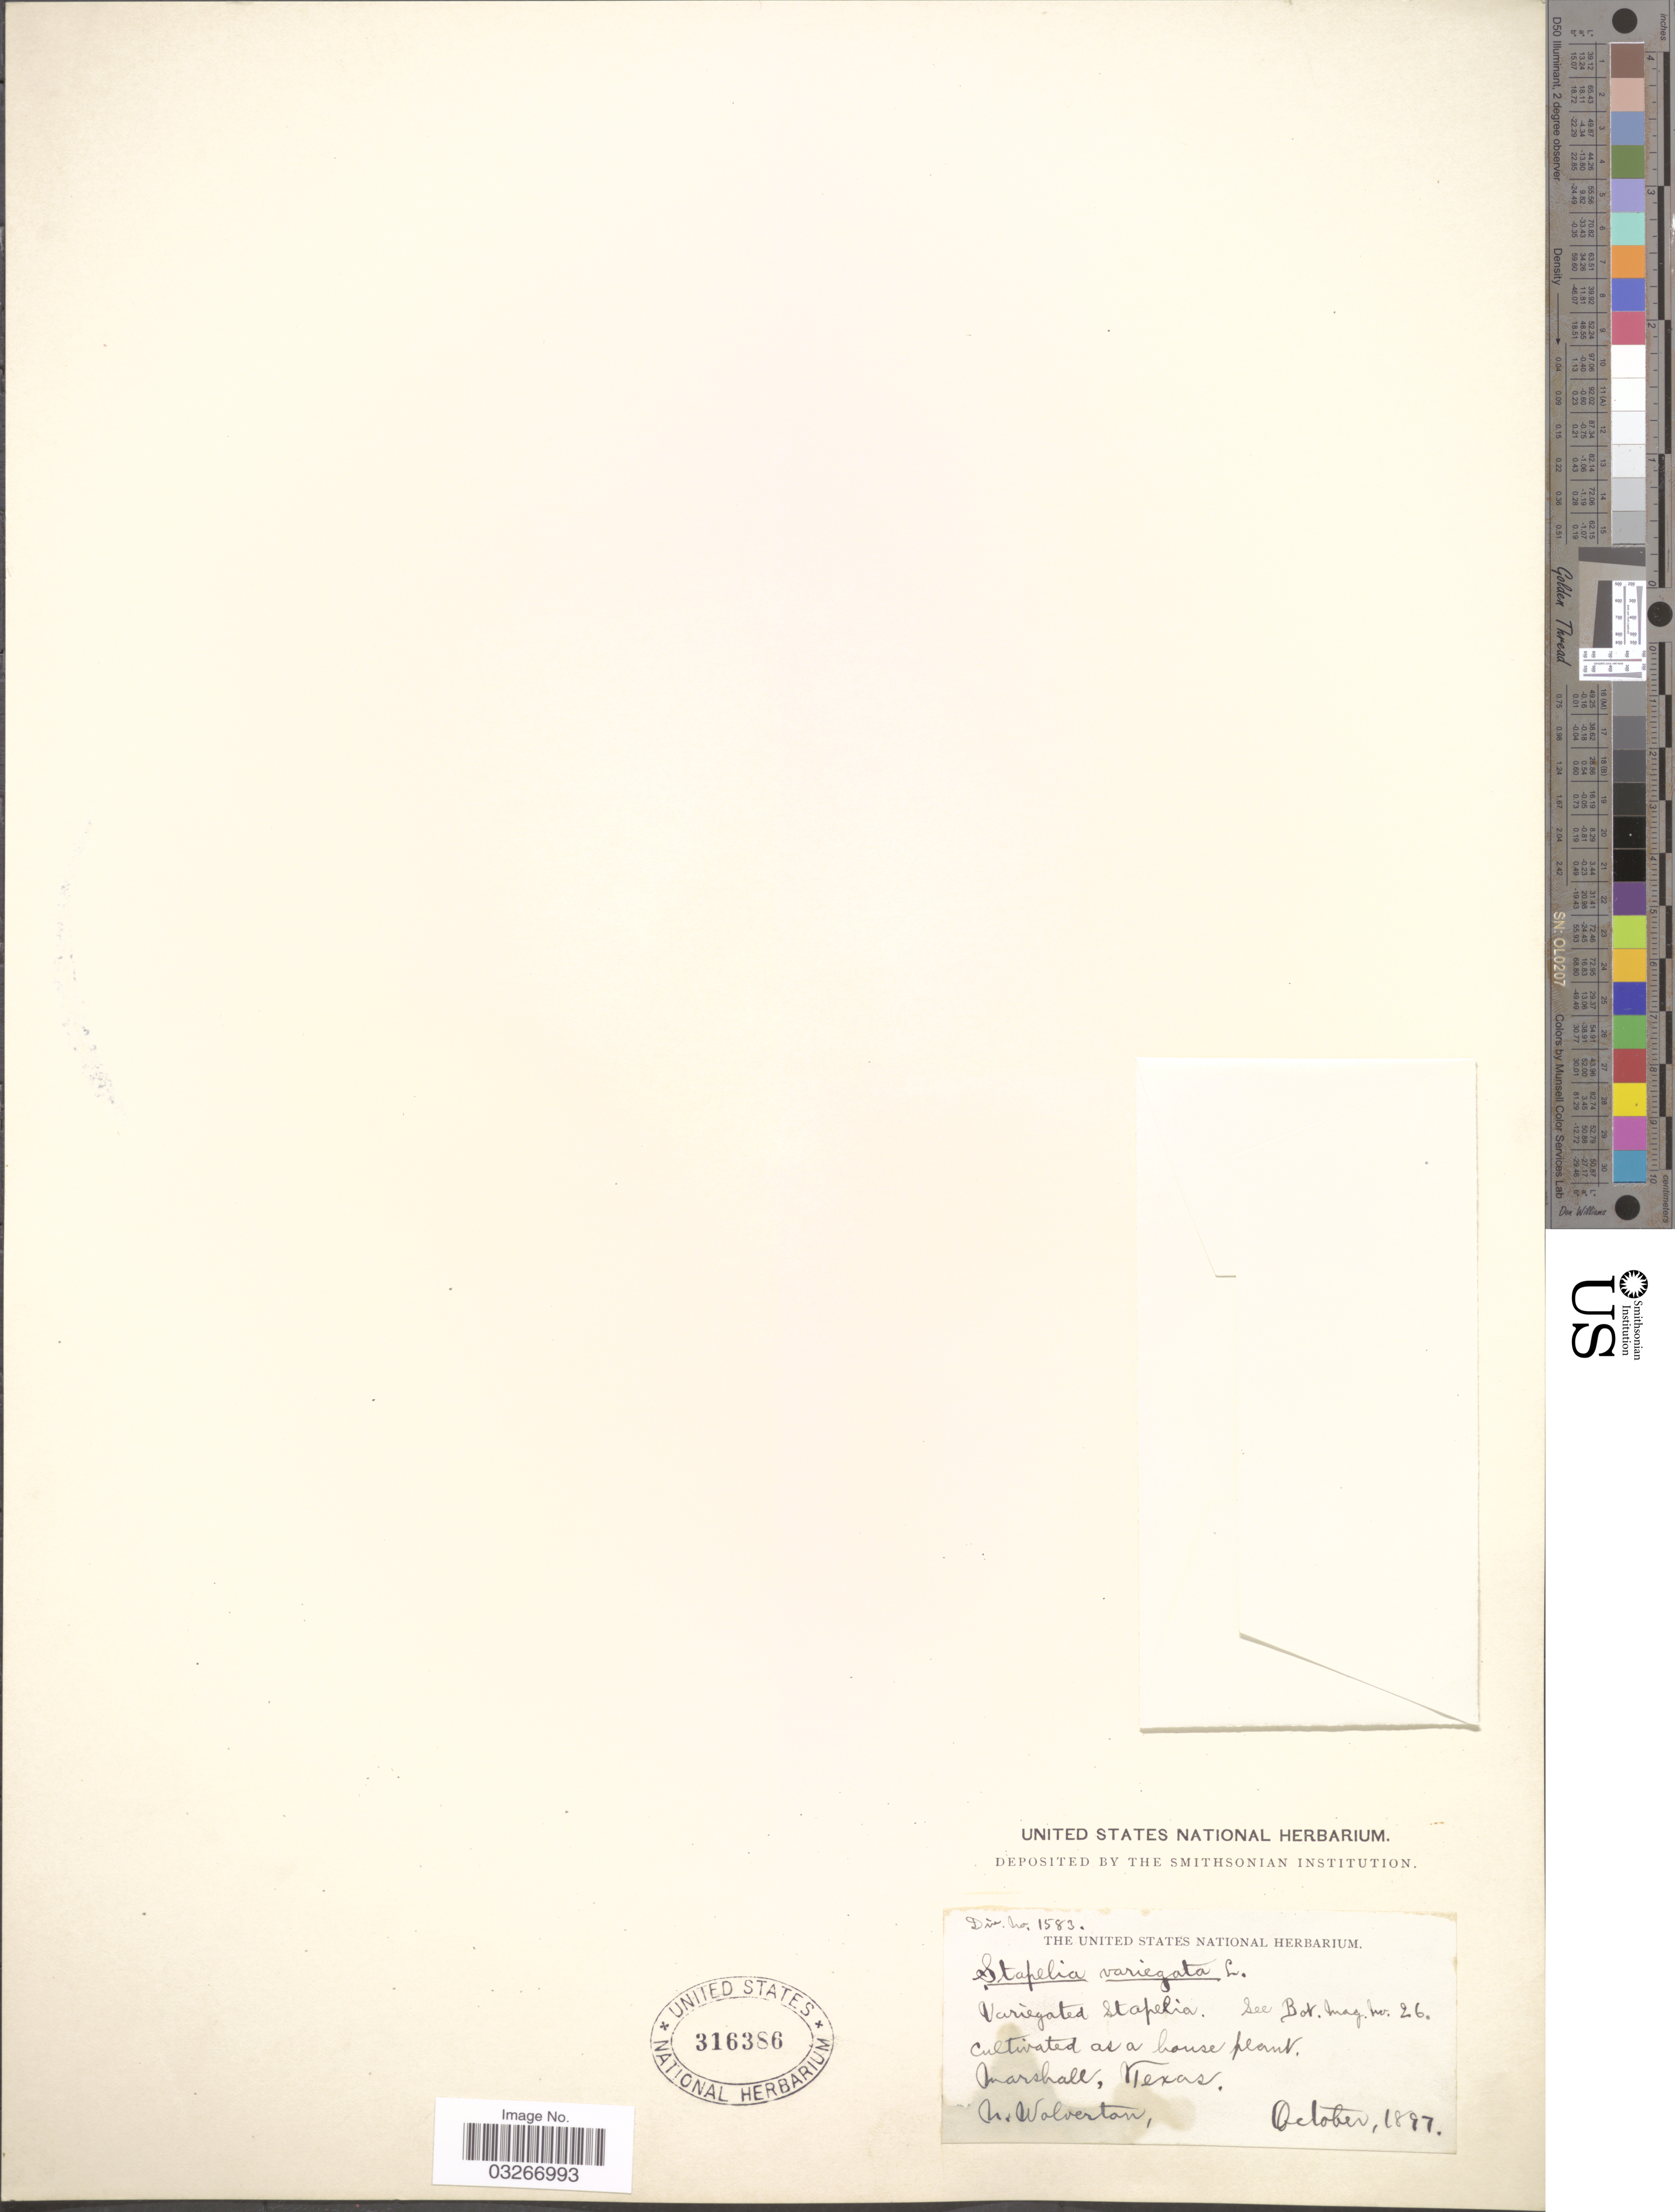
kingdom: Plantae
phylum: Tracheophyta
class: Magnoliopsida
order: Gentianales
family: Apocynaceae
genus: Orbea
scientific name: Orbea variegata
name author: (L.) Haw.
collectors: N. Wolverton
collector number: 1583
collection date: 1897-10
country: United States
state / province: Texas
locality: House plant. Marshall.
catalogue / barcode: US 316386